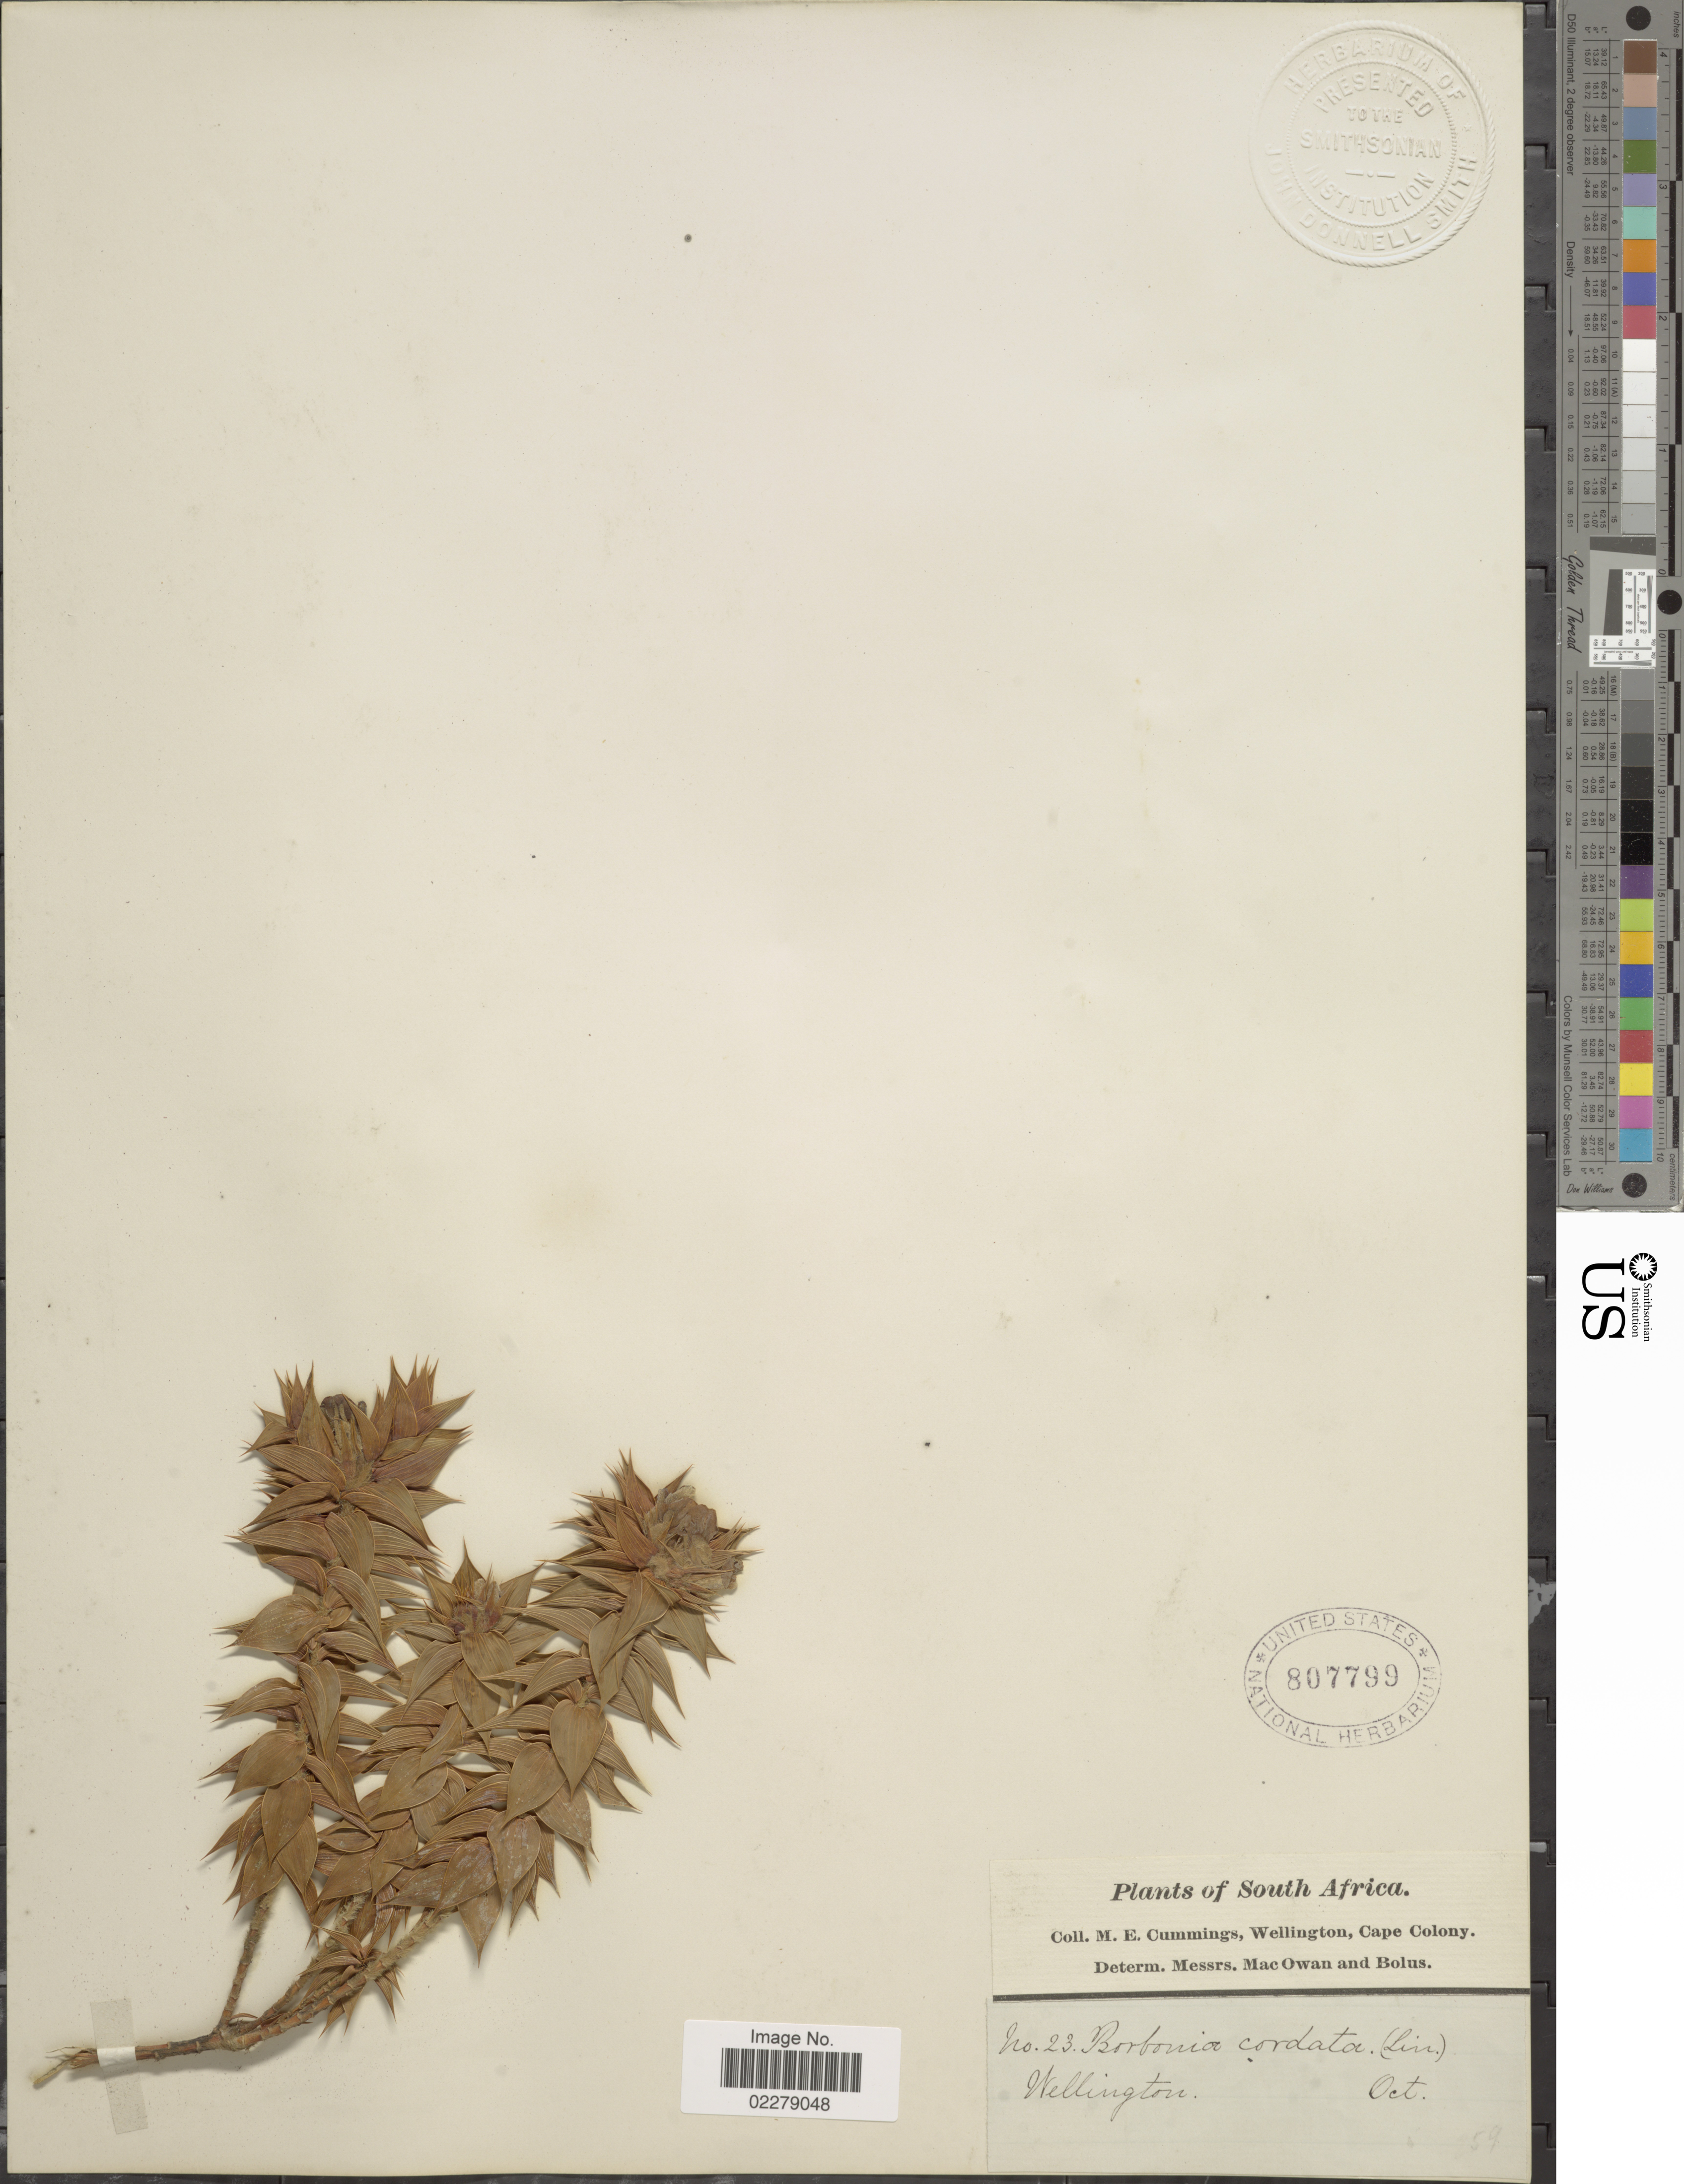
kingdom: Plantae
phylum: Tracheophyta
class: Magnoliopsida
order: Fabales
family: Fabaceae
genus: Aspalathus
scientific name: Aspalathus cordata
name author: (L.) R. Dahlgren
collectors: M. E. Cummings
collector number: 23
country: South Africa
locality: Wellington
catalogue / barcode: US 807799